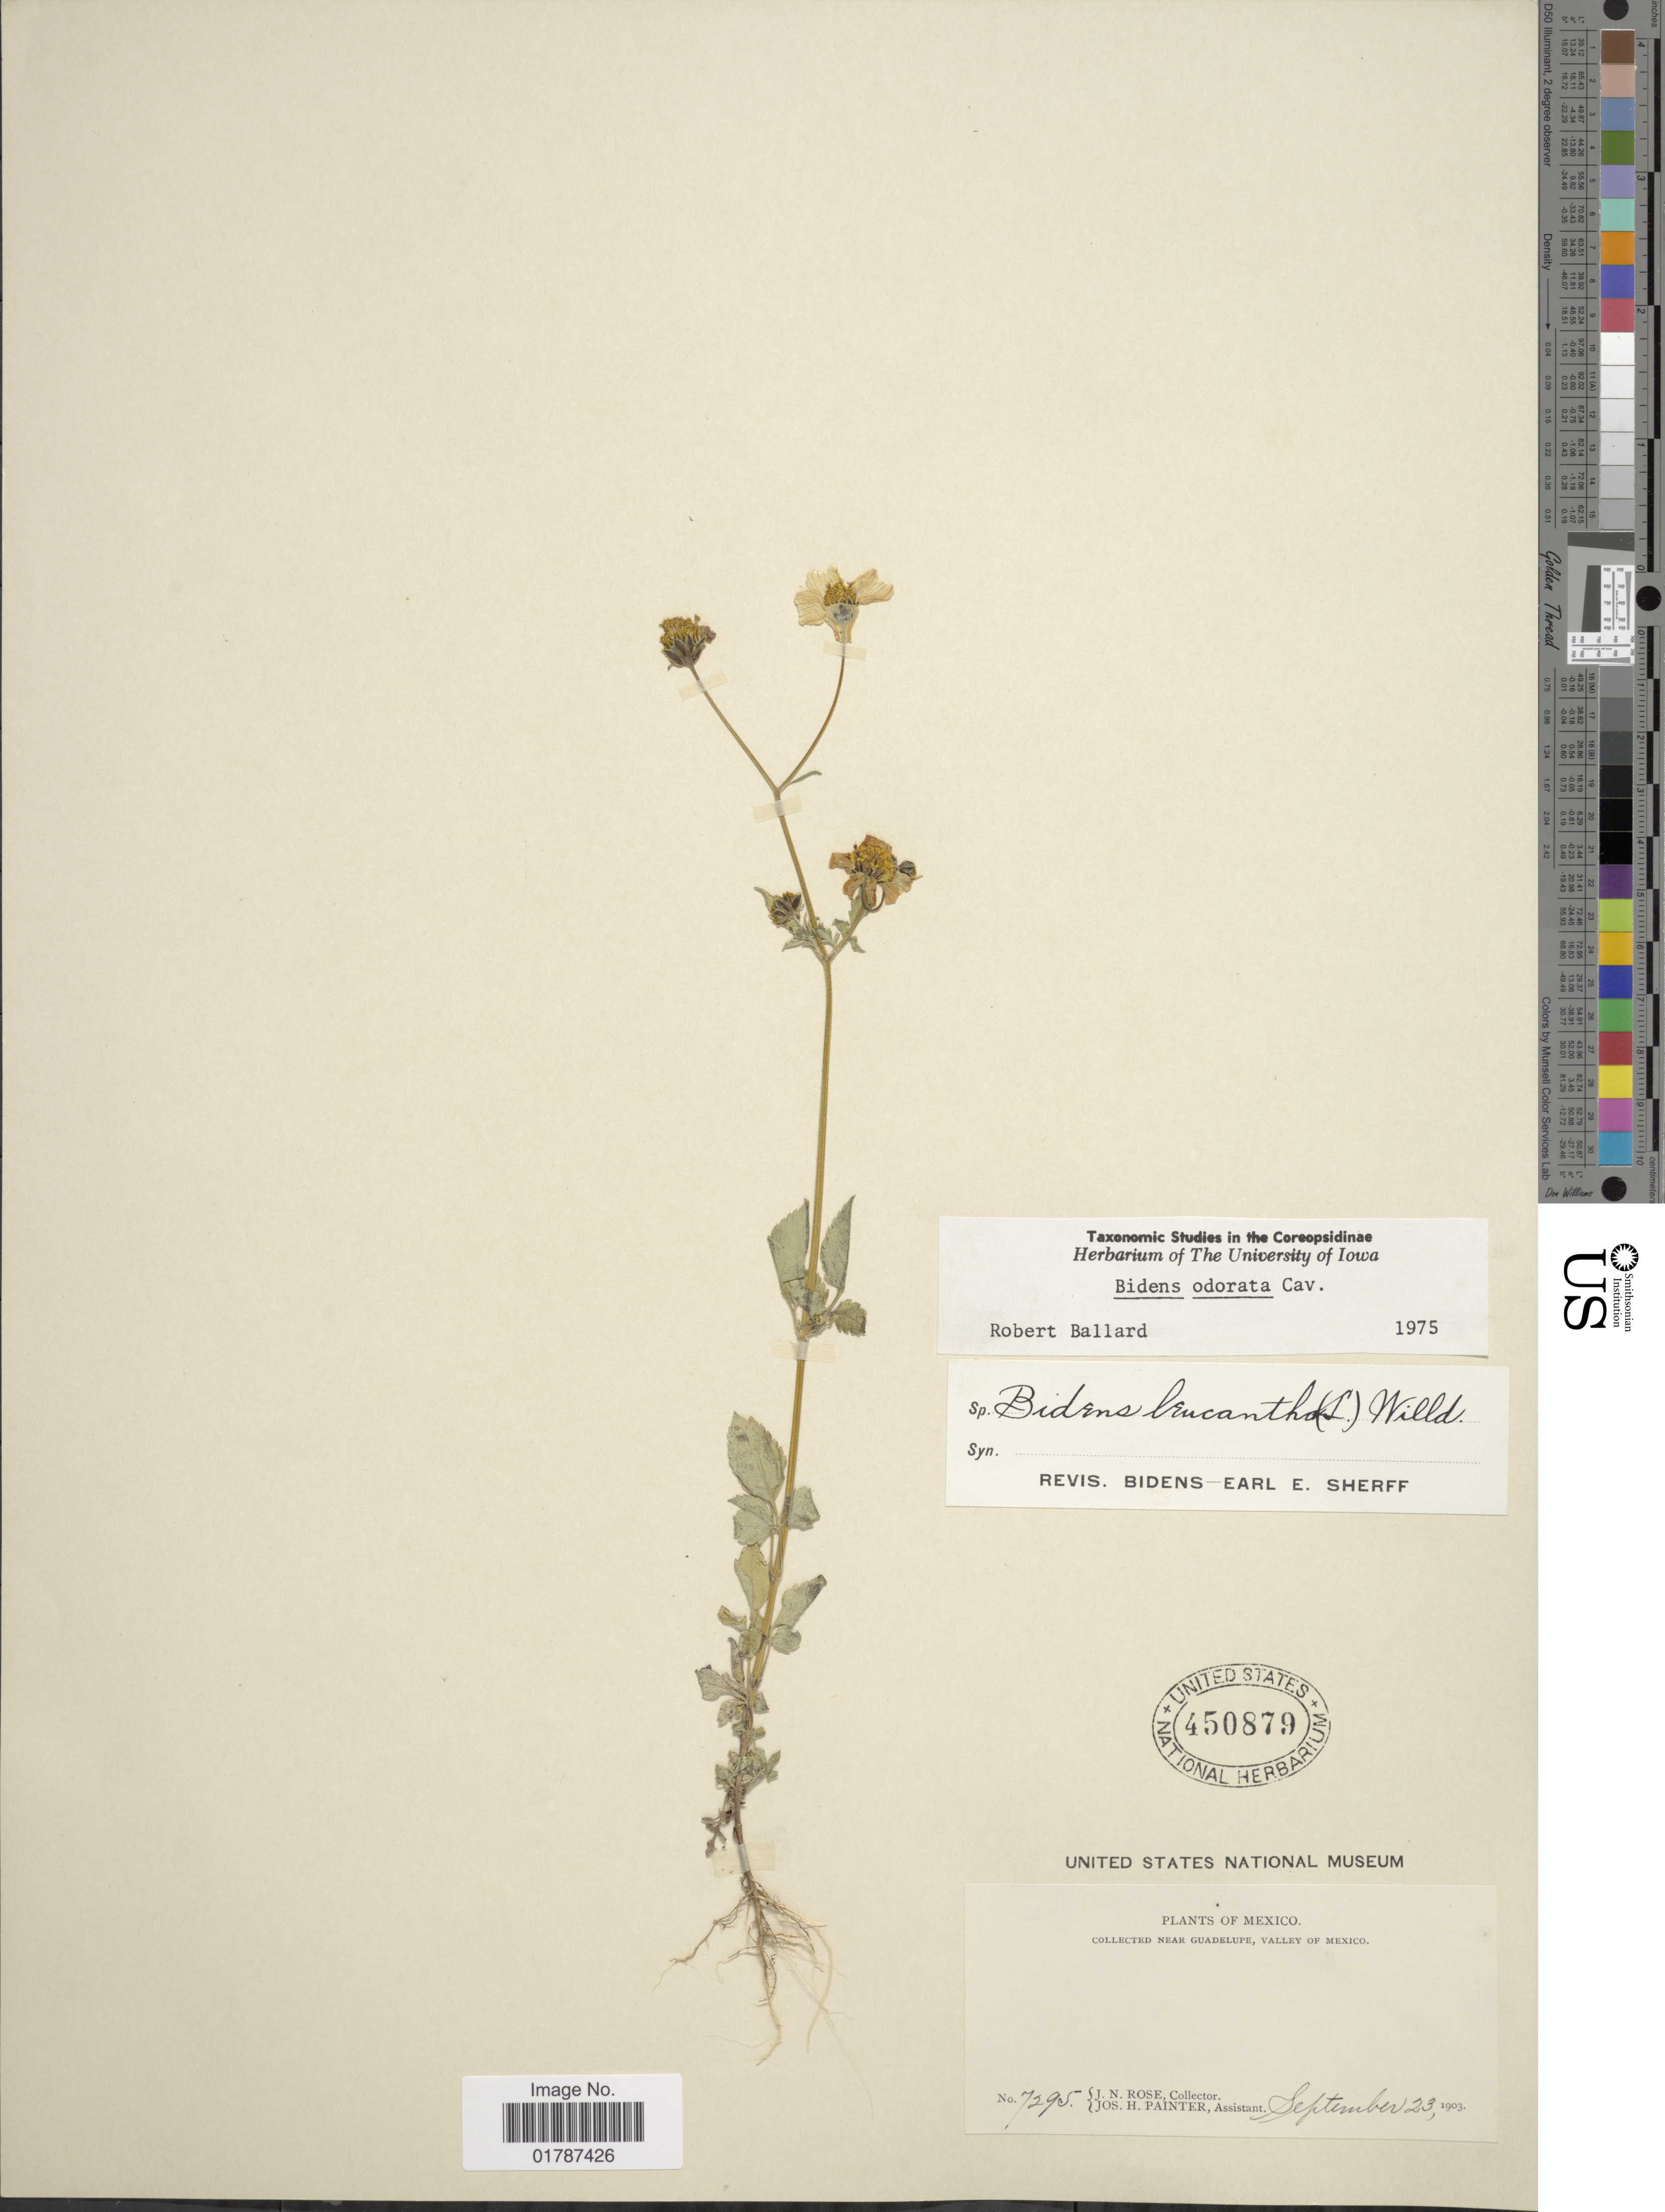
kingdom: Plantae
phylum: Tracheophyta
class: Magnoliopsida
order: Asterales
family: Asteraceae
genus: Bidens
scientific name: Bidens odorata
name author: Cav.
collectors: J. N. Rose & J. H. Painter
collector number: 7295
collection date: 1903-09-23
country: Mexico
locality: Near Guadelupe, Valley of Mexico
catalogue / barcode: US 450879